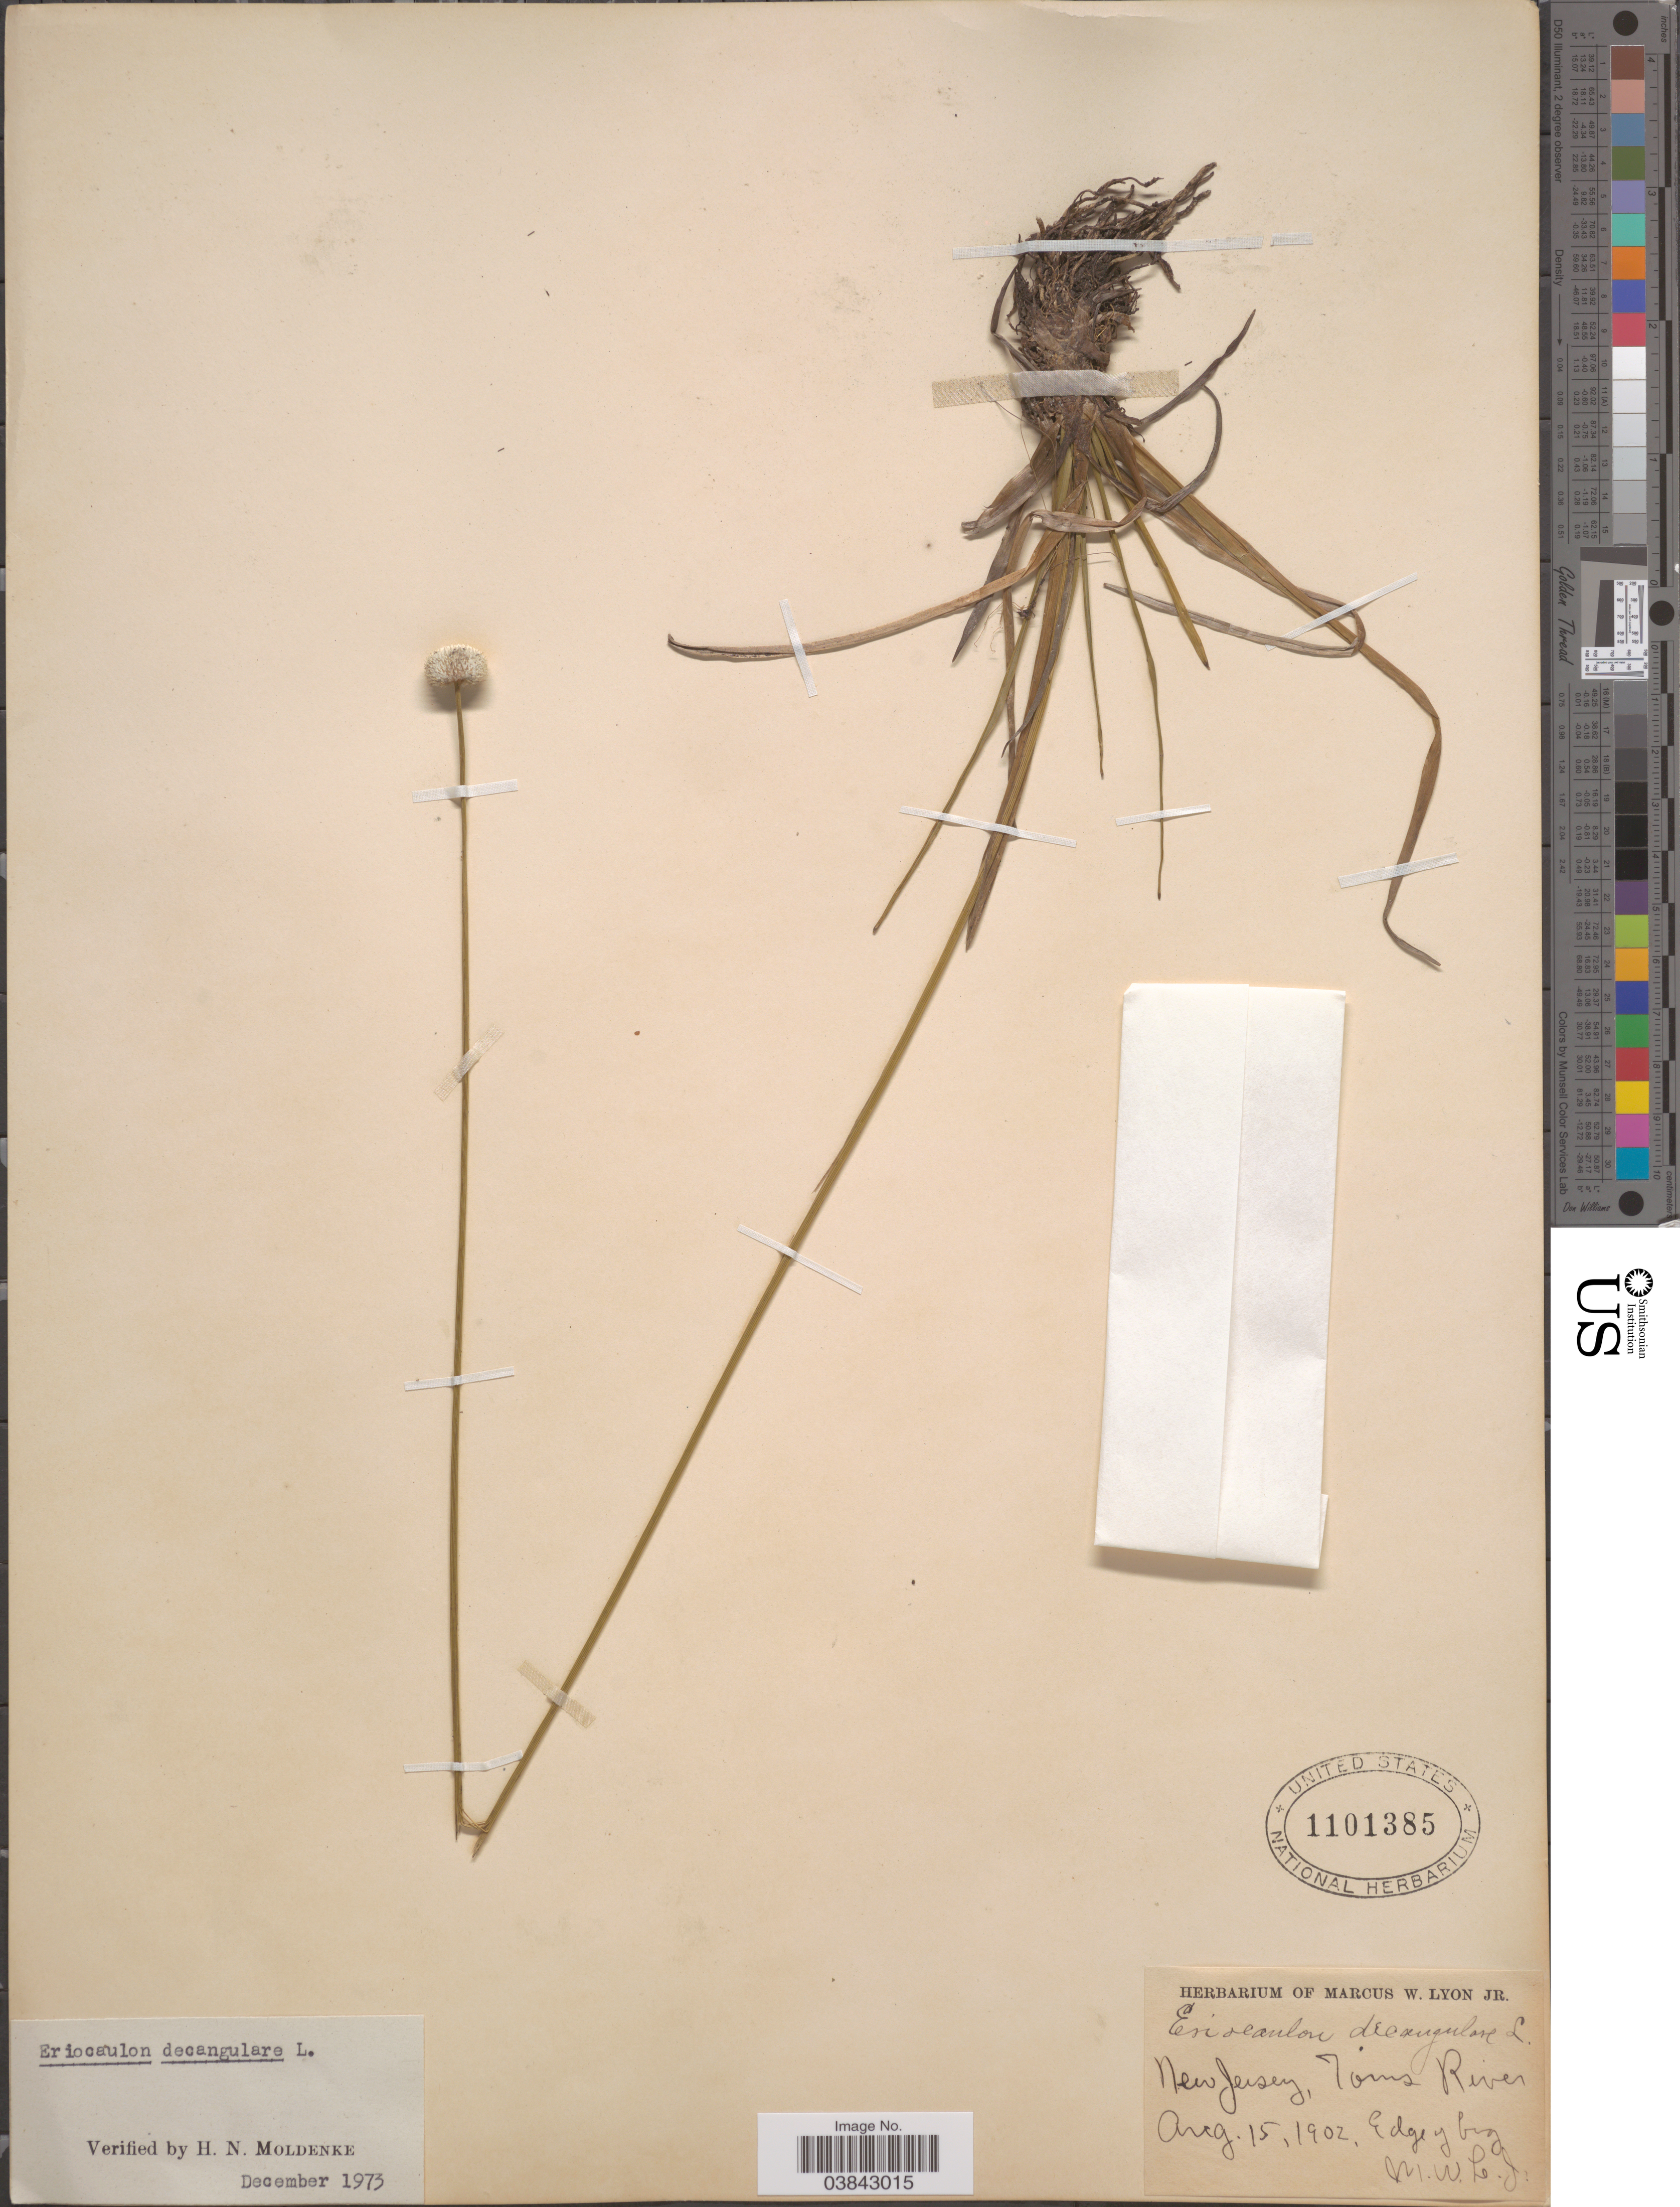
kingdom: Plantae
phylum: Tracheophyta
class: Liliopsida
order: Poales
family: Eriocaulaceae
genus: Eriocaulon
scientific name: Eriocaulon decangulare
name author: L.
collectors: M. W. Lyon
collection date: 1902-08-15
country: United States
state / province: New Jersey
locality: Tom's River.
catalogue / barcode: US 1101385